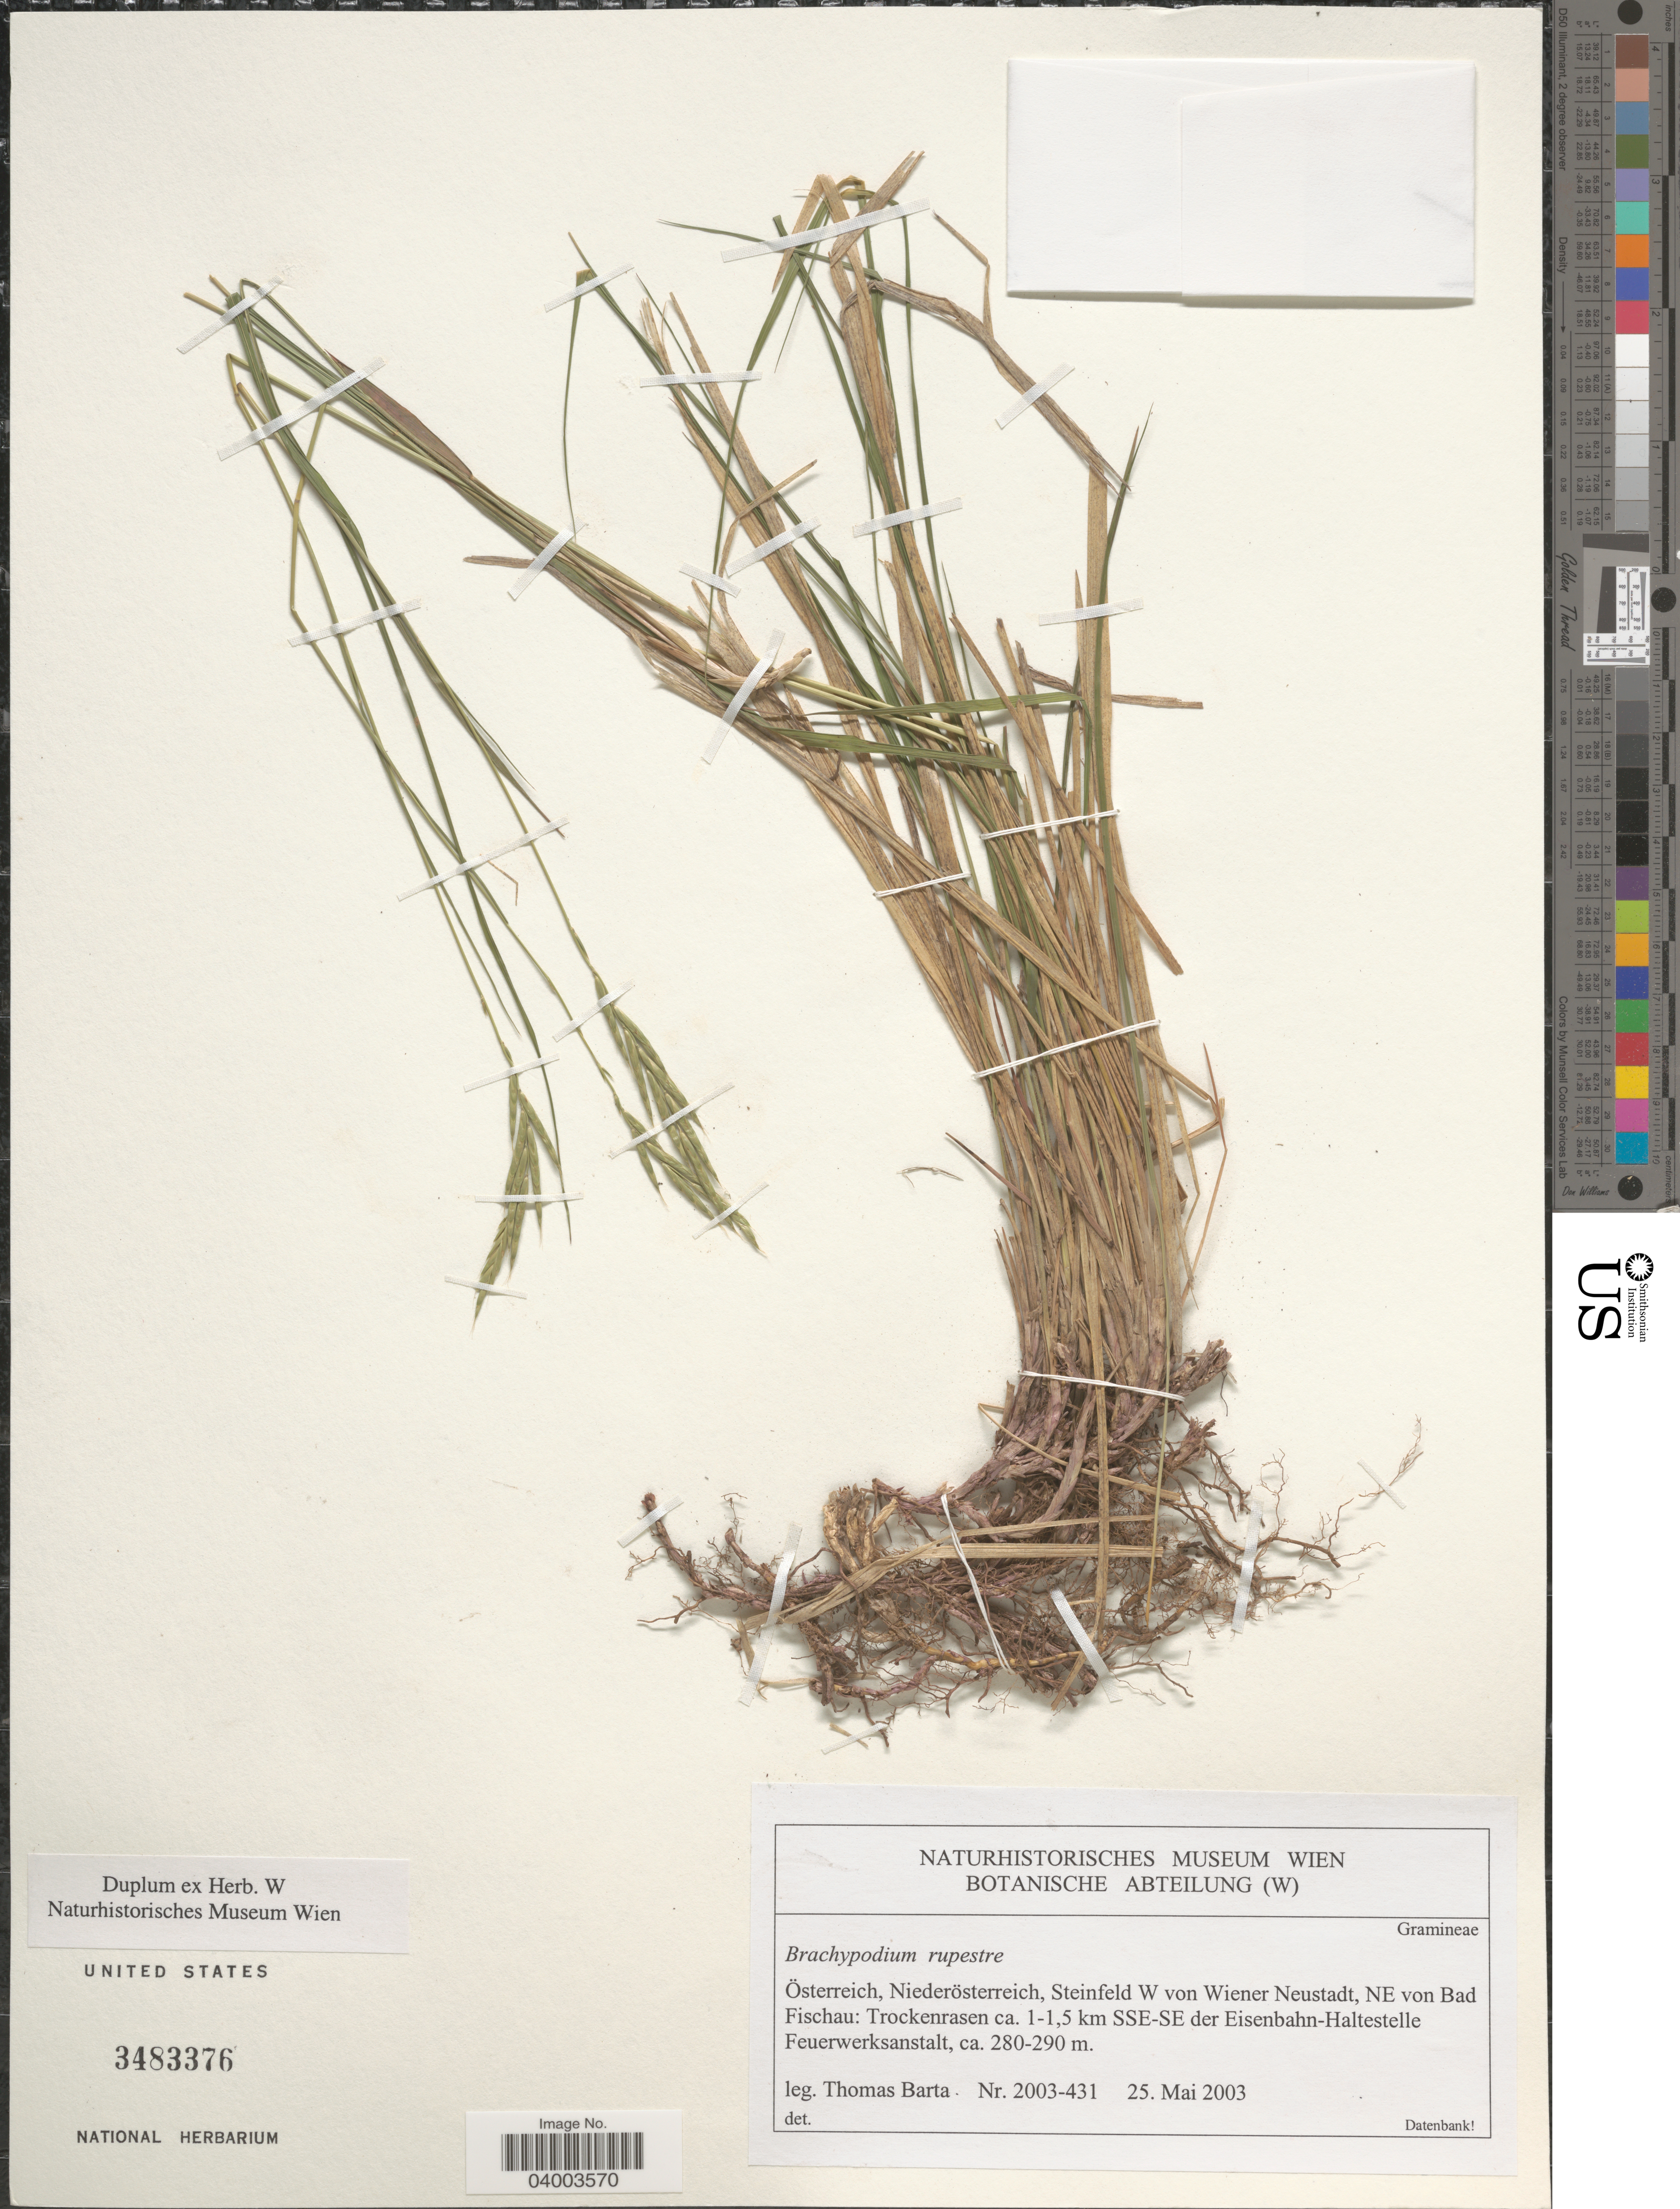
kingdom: Plantae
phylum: Tracheophyta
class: Liliopsida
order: Poales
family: Poaceae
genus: Brachypodium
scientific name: Brachypodium rupestre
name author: (Host) Roem. & Schult.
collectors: T. Barta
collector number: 2003-431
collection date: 2003-05-25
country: Austria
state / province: Niederosterreich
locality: Österreich, Niederösterreich, Steinfeld W von Wiener Neustadt, NE von Bad Fischau: Trockenrasen ca. 1-1,5 km SSE-SE der Eisenbahn-Haltestelle Feuerwerksanstalt.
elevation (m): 280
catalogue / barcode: US 3483376